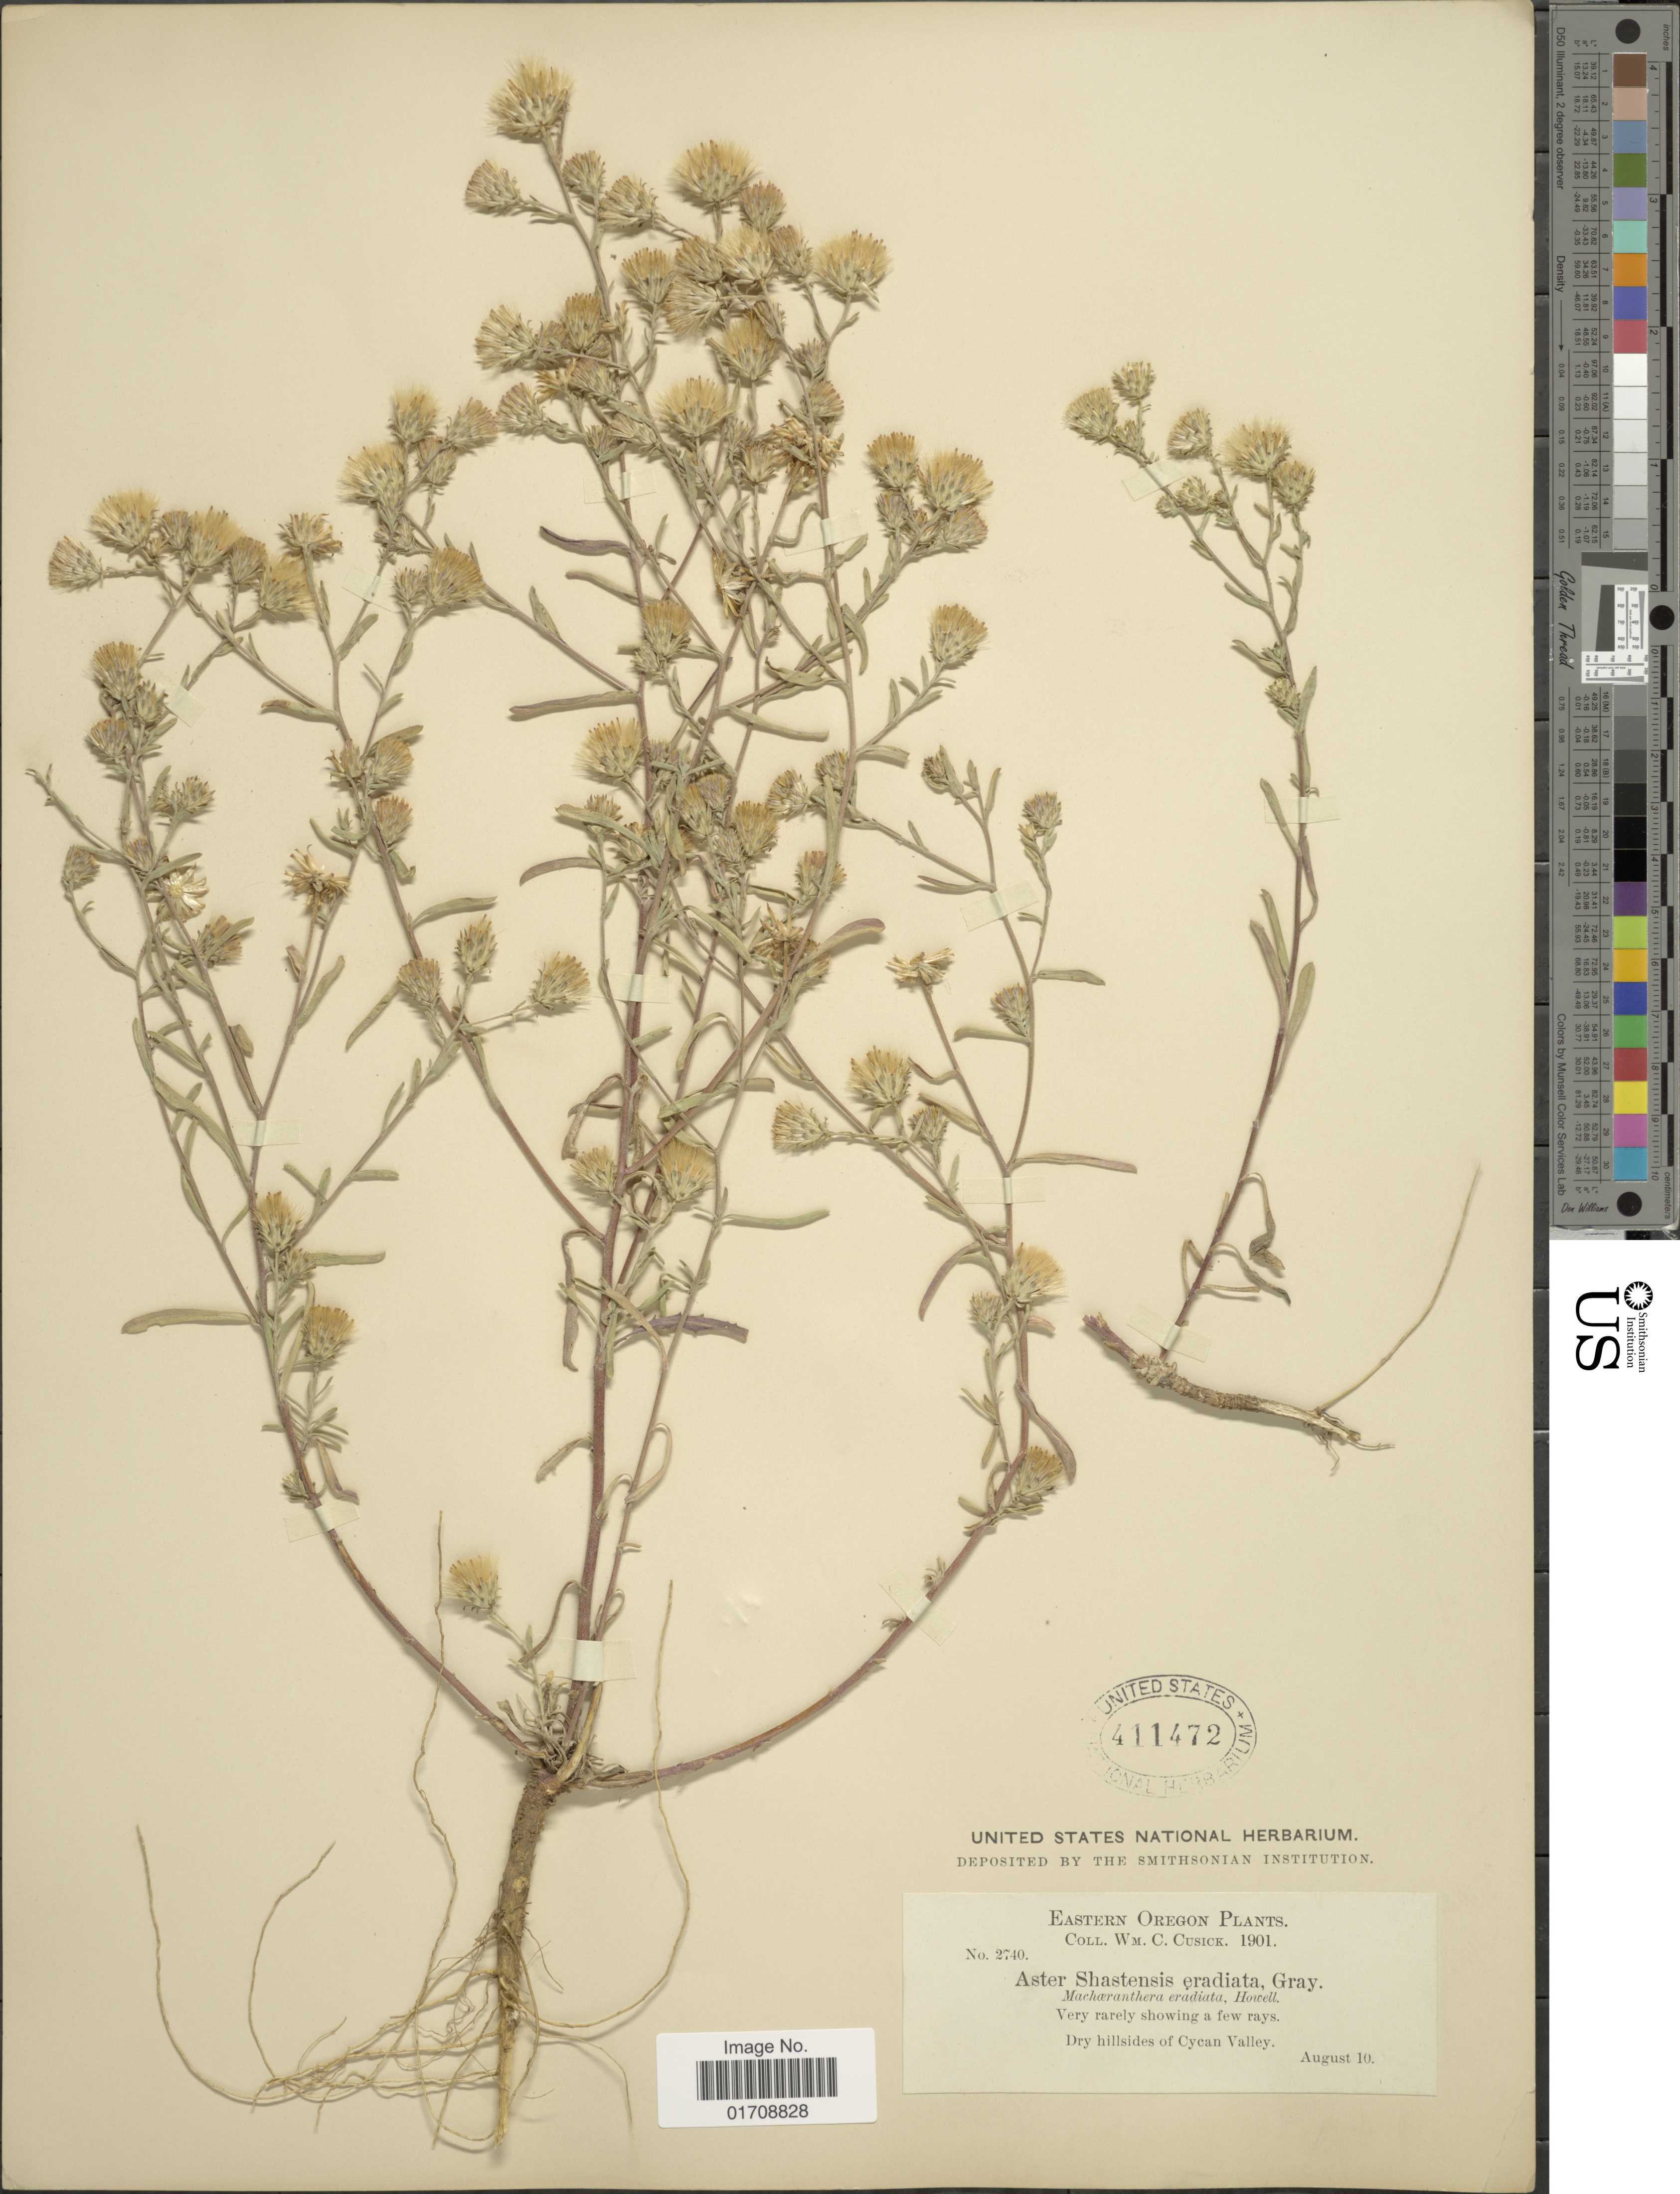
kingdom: Plantae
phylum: Tracheophyta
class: Magnoliopsida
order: Asterales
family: Asteraceae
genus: Machaeranthera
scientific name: Machaeranthera eradiata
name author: (A. Gray) Howell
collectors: W. C. Cusick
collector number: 2740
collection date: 1901-08-10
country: United States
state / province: Oregon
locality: Eastern Oregon, Cycan Valley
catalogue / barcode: US 411472